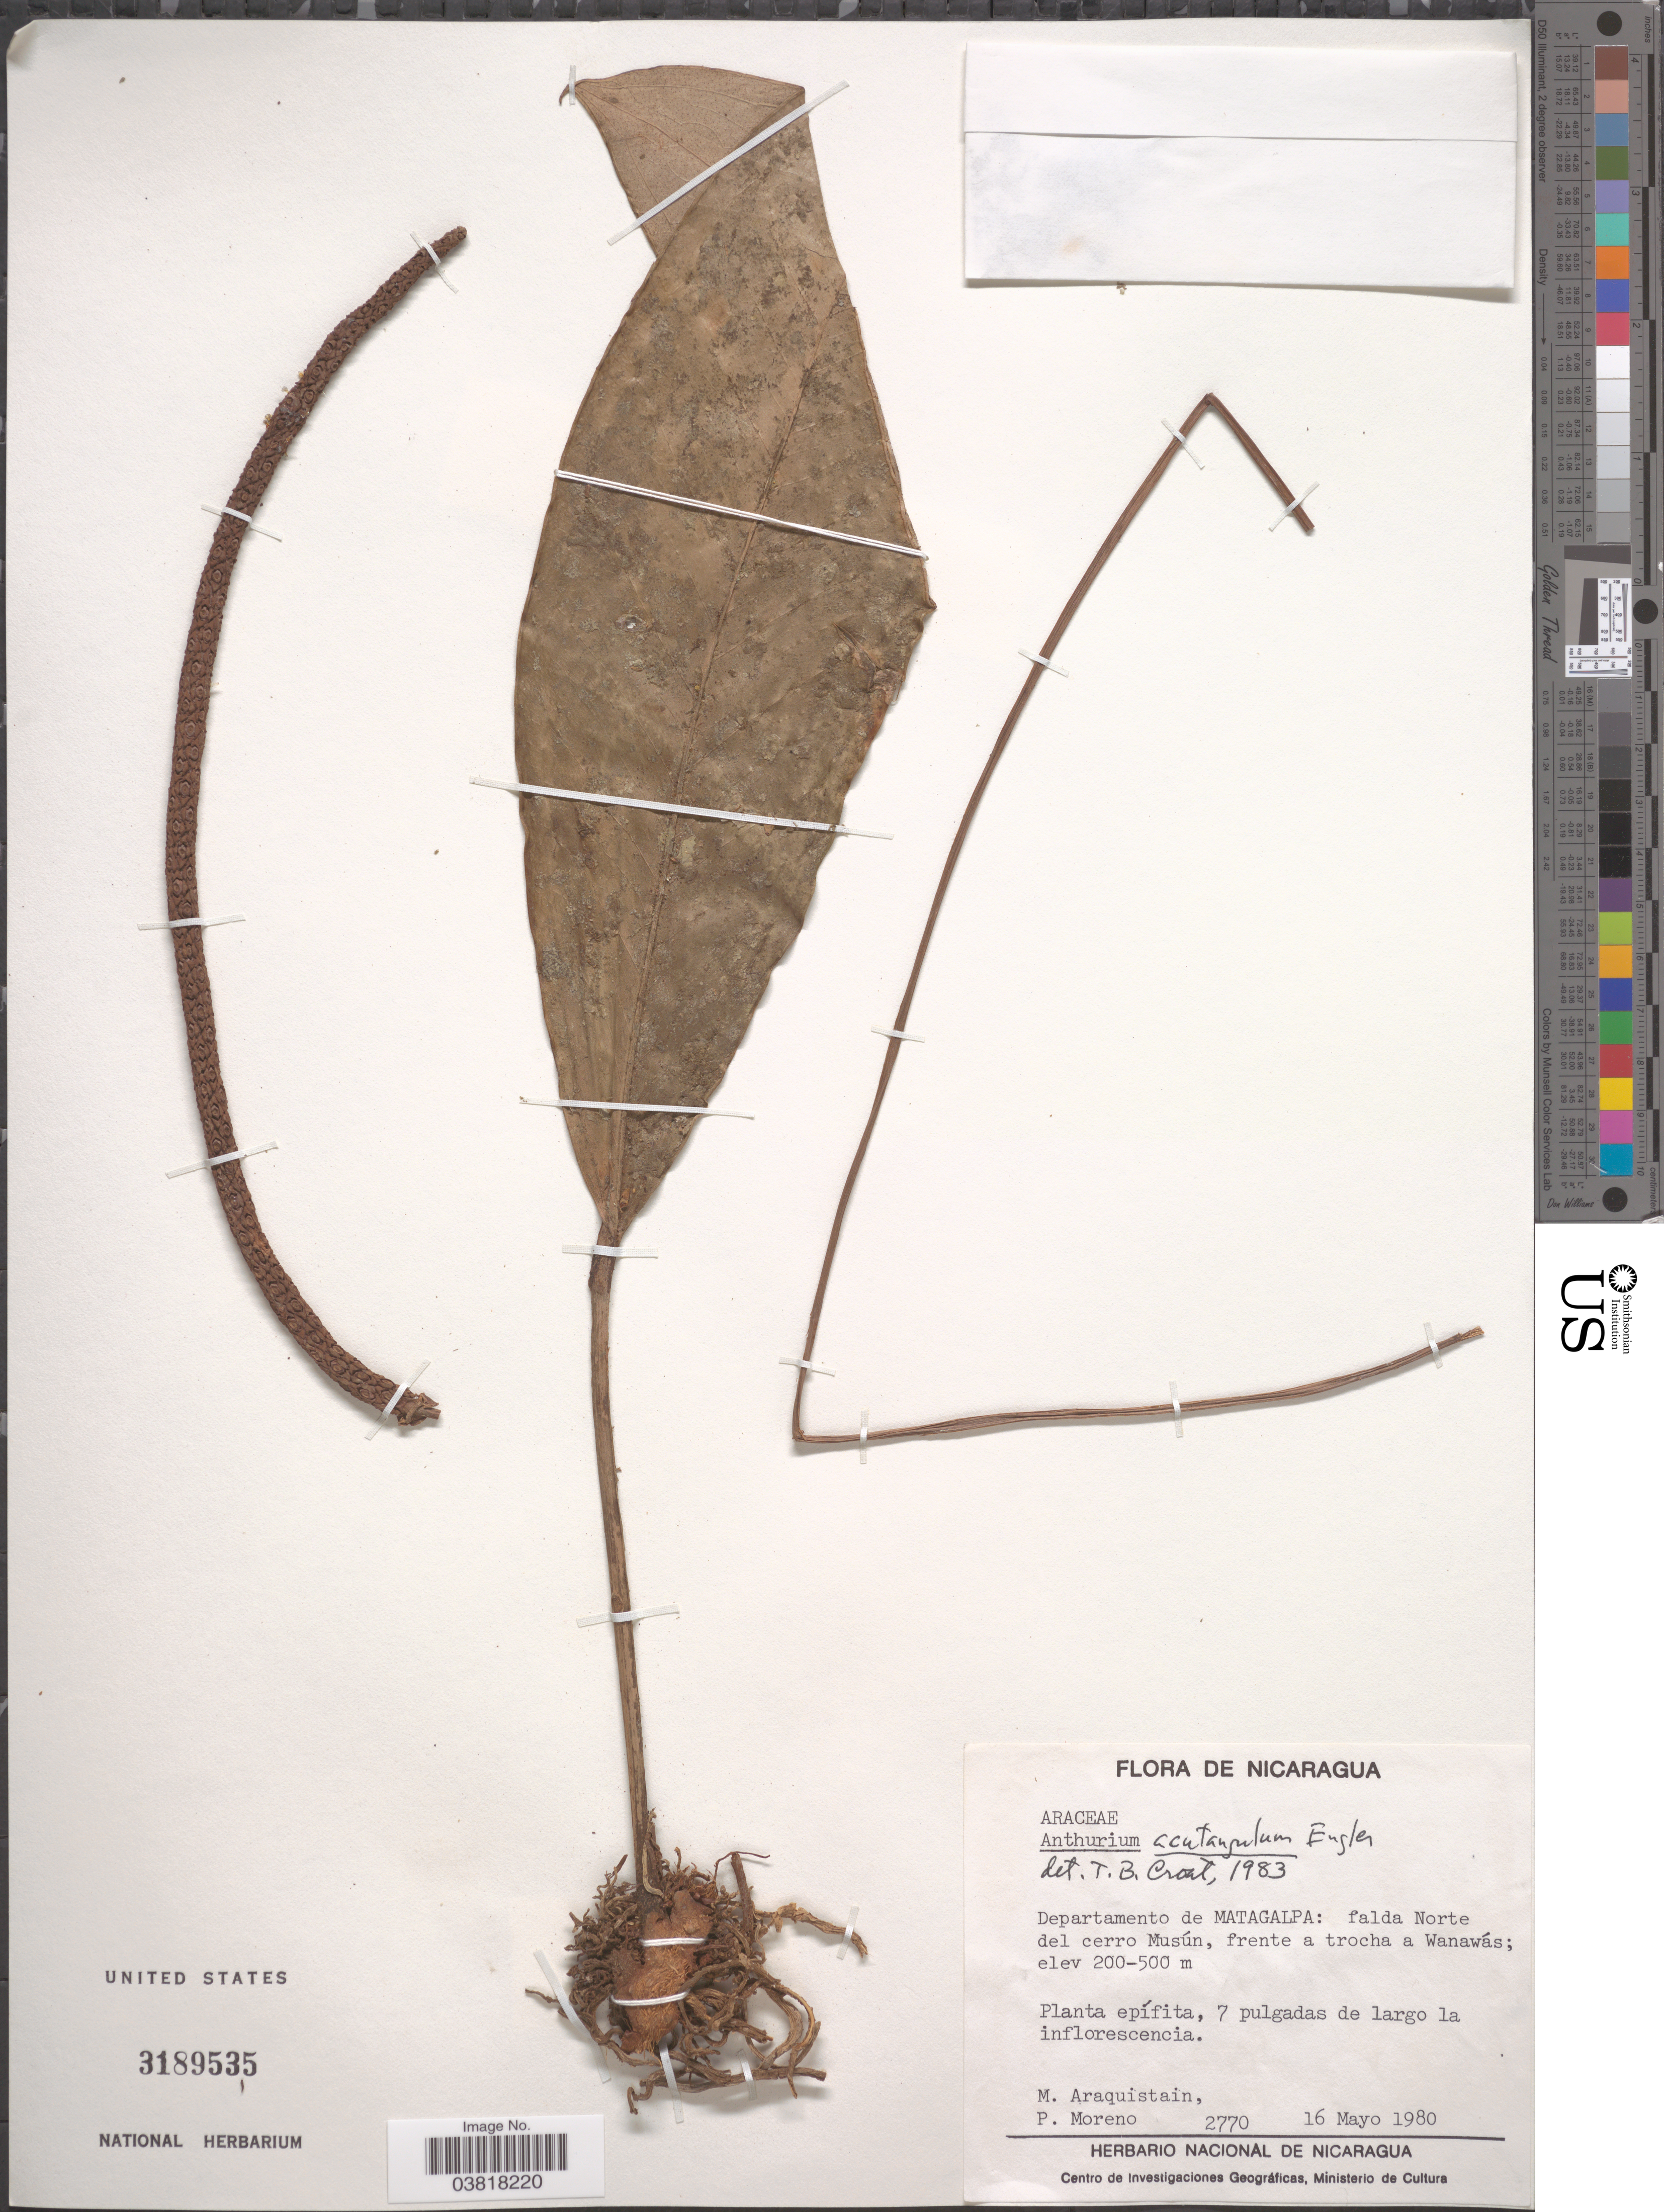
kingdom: Plantae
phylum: Tracheophyta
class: Liliopsida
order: Alismatales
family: Araceae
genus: Anthurium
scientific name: Anthurium acutangulum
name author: Engl.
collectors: M. Araquistain & P. Moreno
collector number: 2770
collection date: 1980-05-16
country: Nicaragua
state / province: Matagalpa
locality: Departamento de Matagalpa: falda Norte del cerro Musún, frente a trocha a Wanawás.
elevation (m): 200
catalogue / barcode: US 3189535